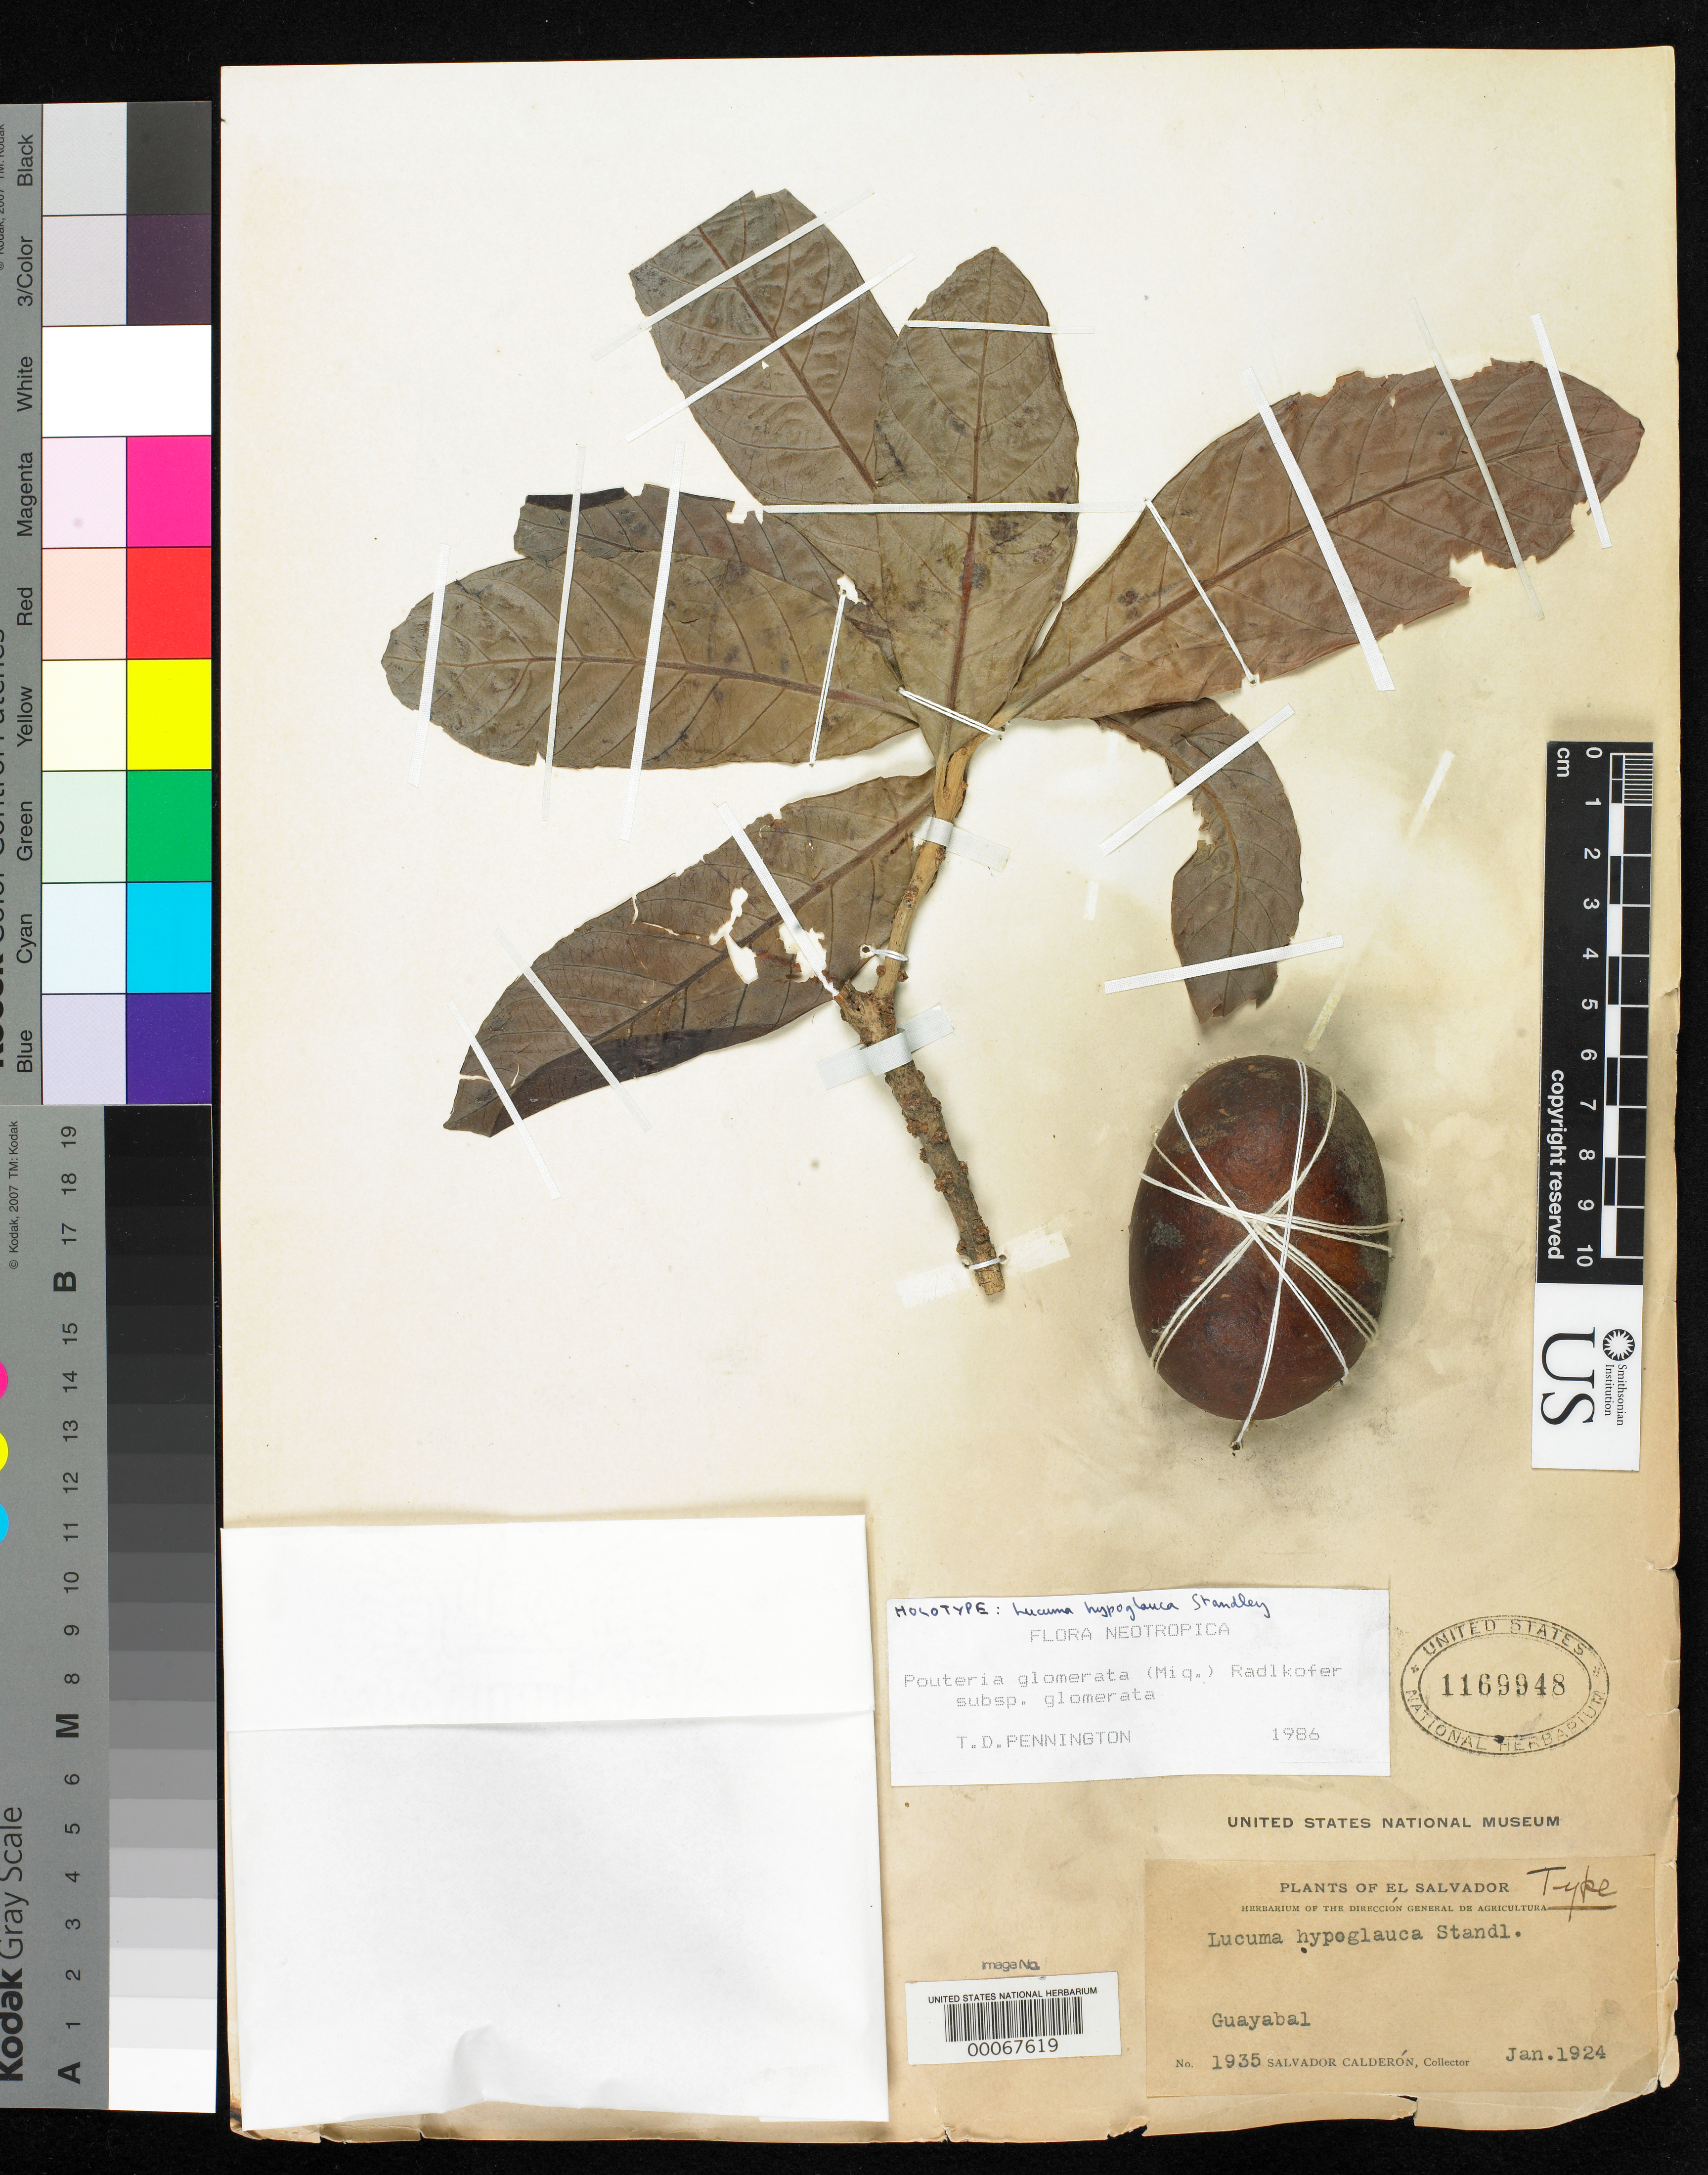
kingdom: Plantae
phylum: Tracheophyta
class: Magnoliopsida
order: Ericales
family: Sapotaceae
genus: Lucuma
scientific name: Lucuma hypoglauca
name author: Standl.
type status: Holotype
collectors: S. Calderón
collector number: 1935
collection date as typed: Jan 1924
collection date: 1924-01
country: El Salvador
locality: Villa del Guayabal.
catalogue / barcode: US 1169948